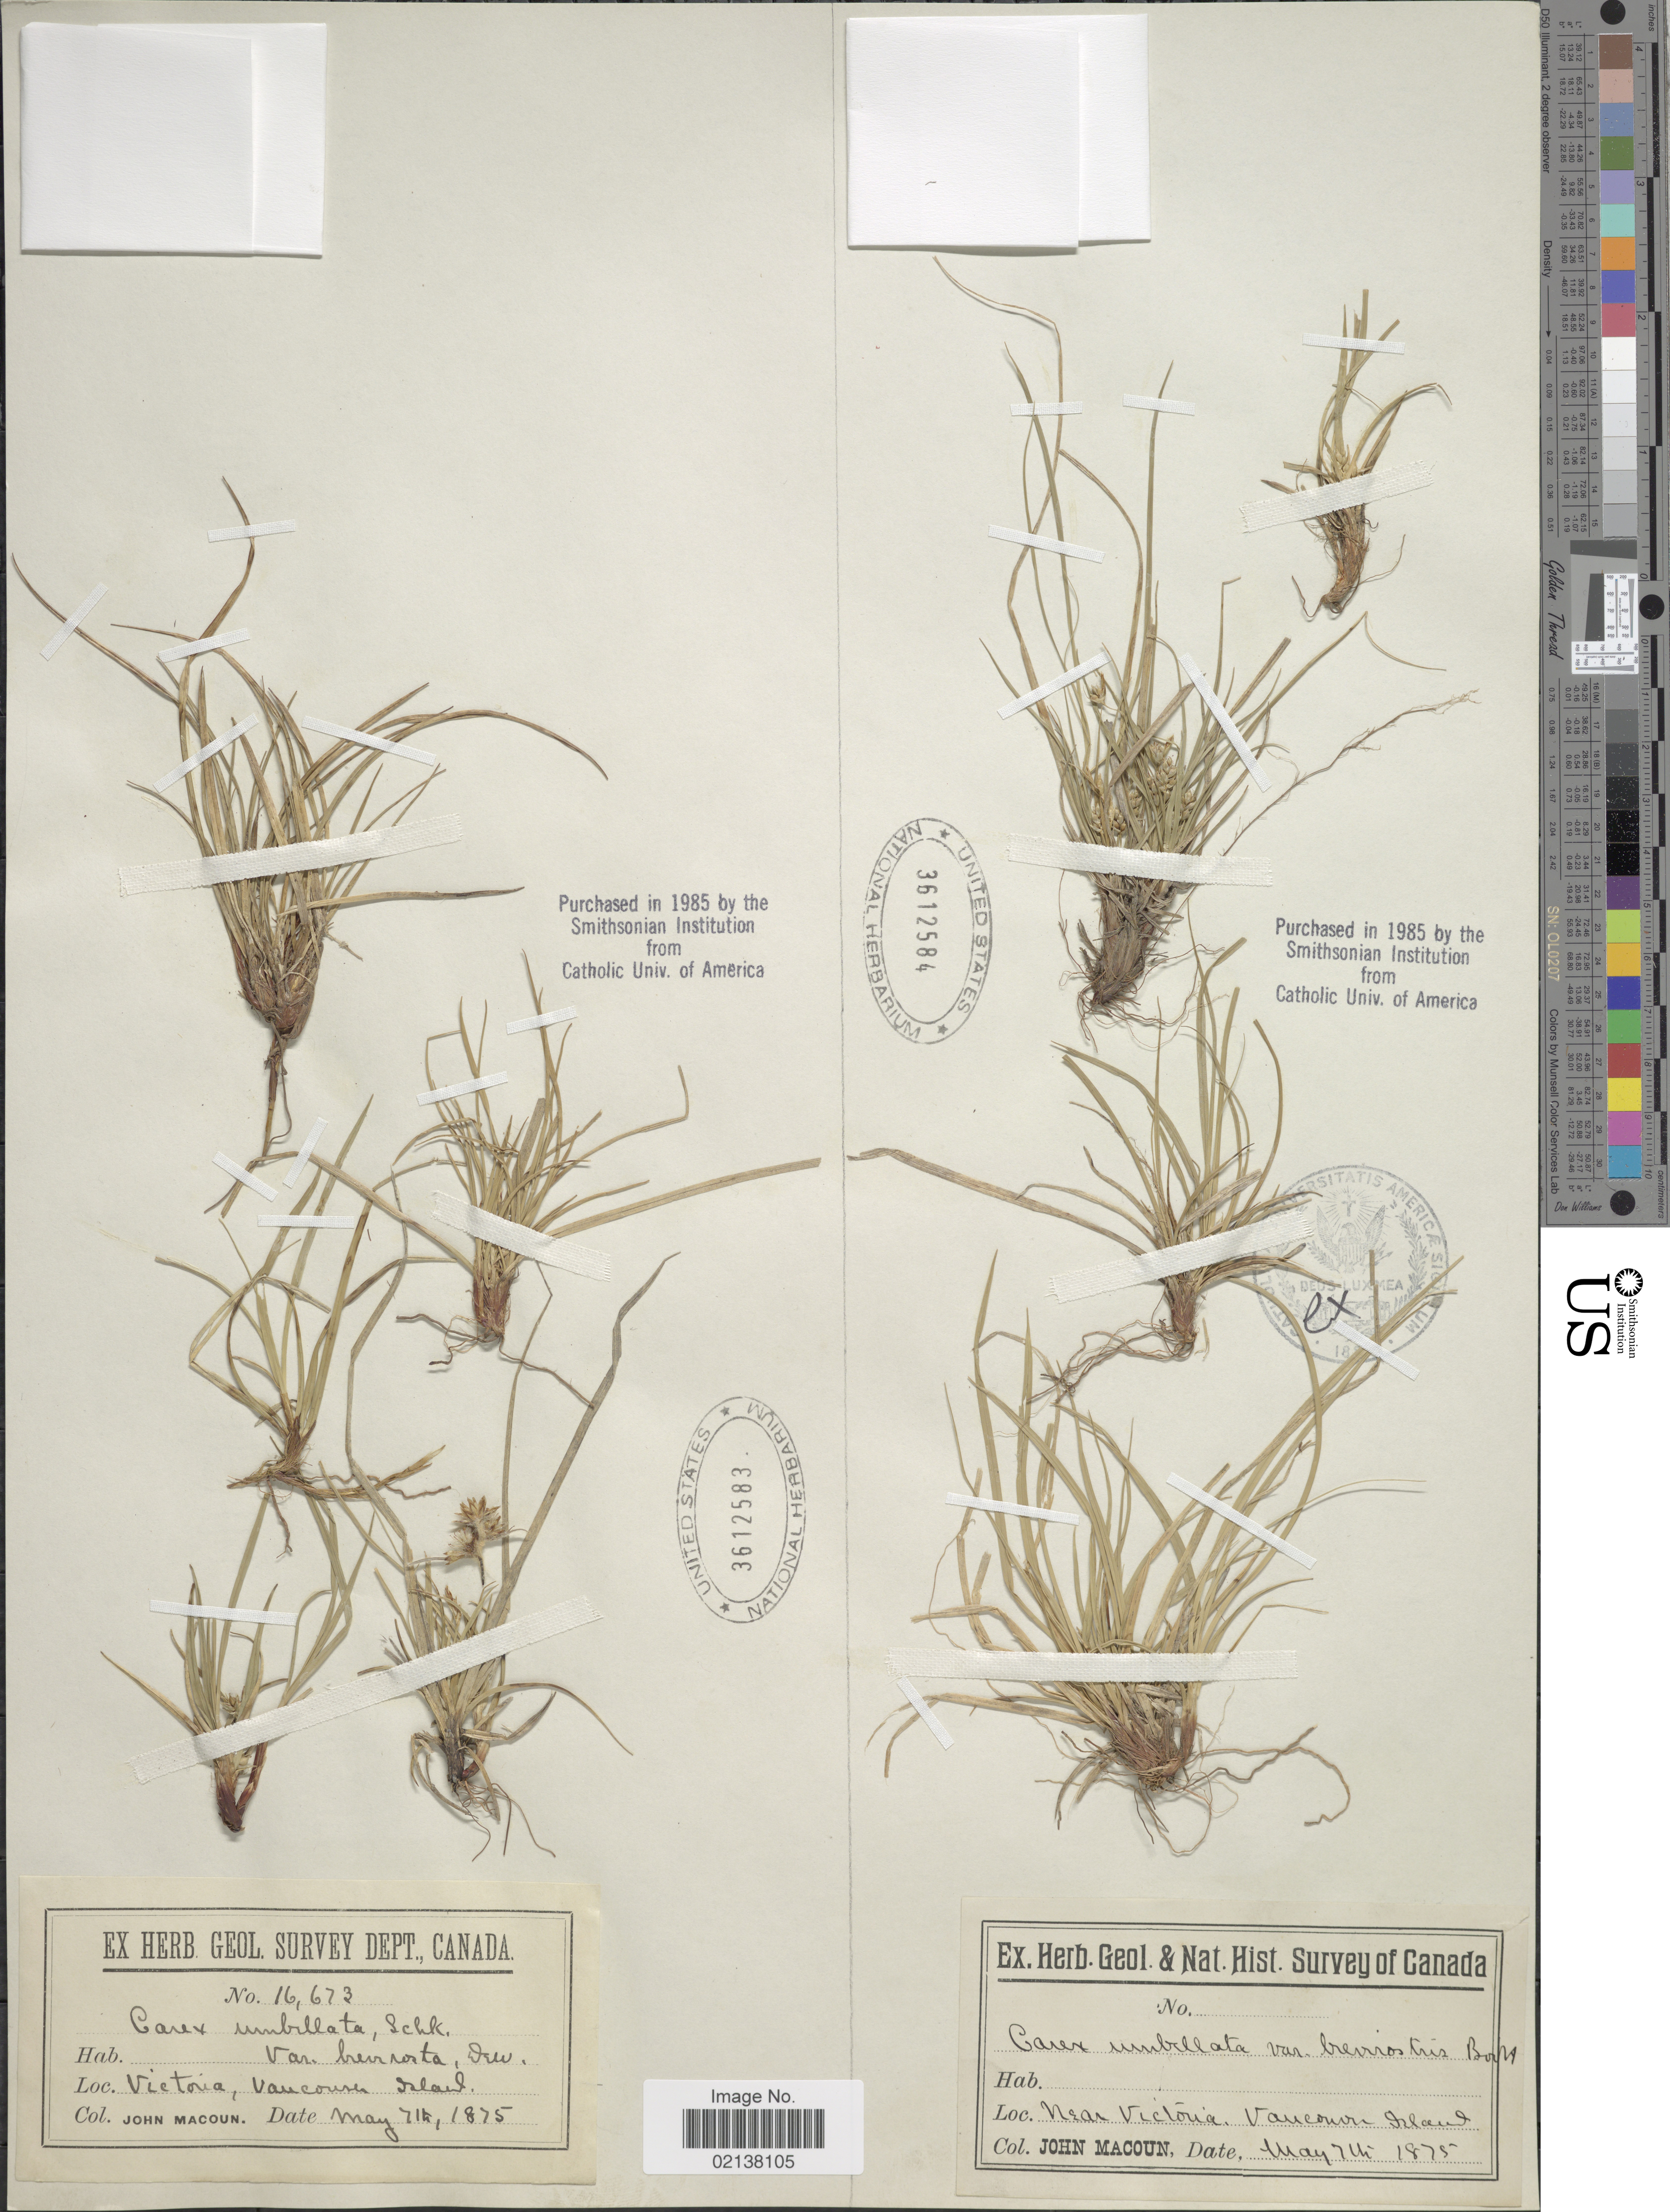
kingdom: Plantae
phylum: Tracheophyta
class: Liliopsida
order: Poales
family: Cyperaceae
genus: Carex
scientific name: Carex umbellata var. brevirostris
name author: Boott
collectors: J. Macoun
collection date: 1875-05-07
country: Canada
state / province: British Columbia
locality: Near Victoria, Vancouver Island.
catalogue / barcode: US 3612584-2